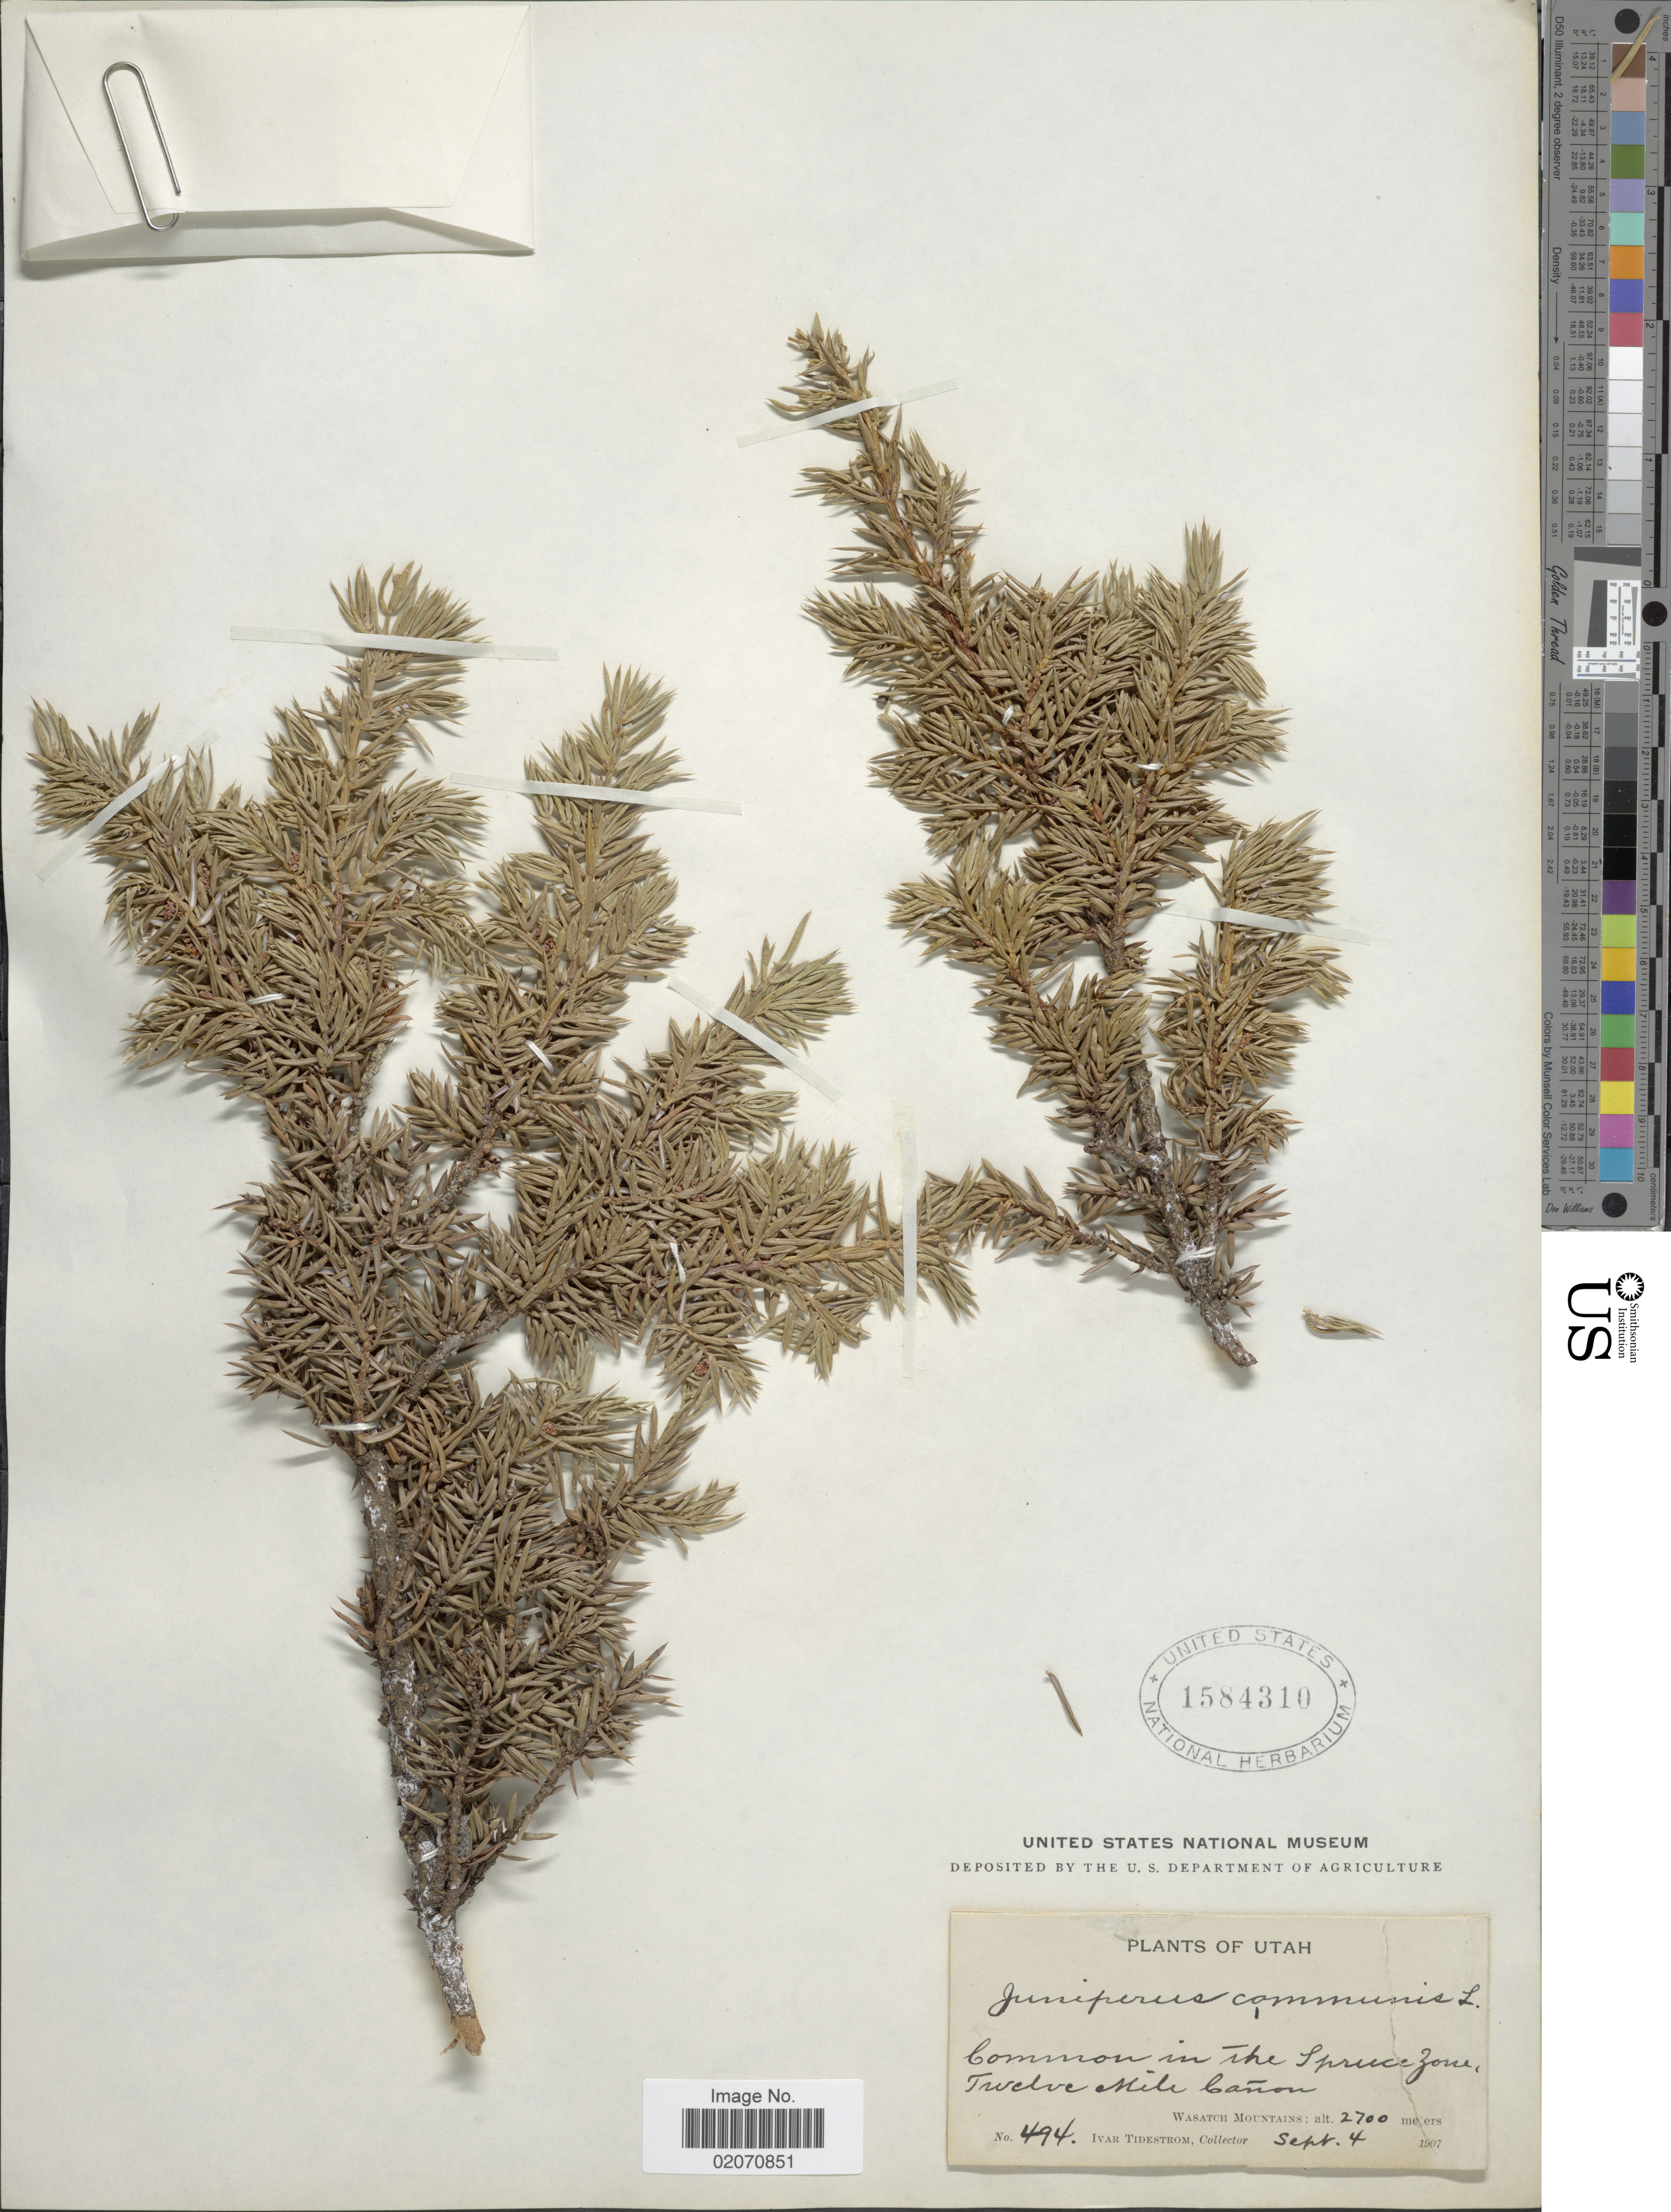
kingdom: Plantae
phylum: Tracheophyta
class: Pinopsida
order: Pinales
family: Cupressaceae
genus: Juniperus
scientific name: Juniperus communis subsp. nana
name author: (Willd.) Syme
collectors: I. F. Tidestrom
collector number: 494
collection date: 1907-09-04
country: United States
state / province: Utah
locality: Common in the Spruce Zone, Twelve Mile Canon, Wasatch Mountains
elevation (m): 2700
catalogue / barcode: US 1584310